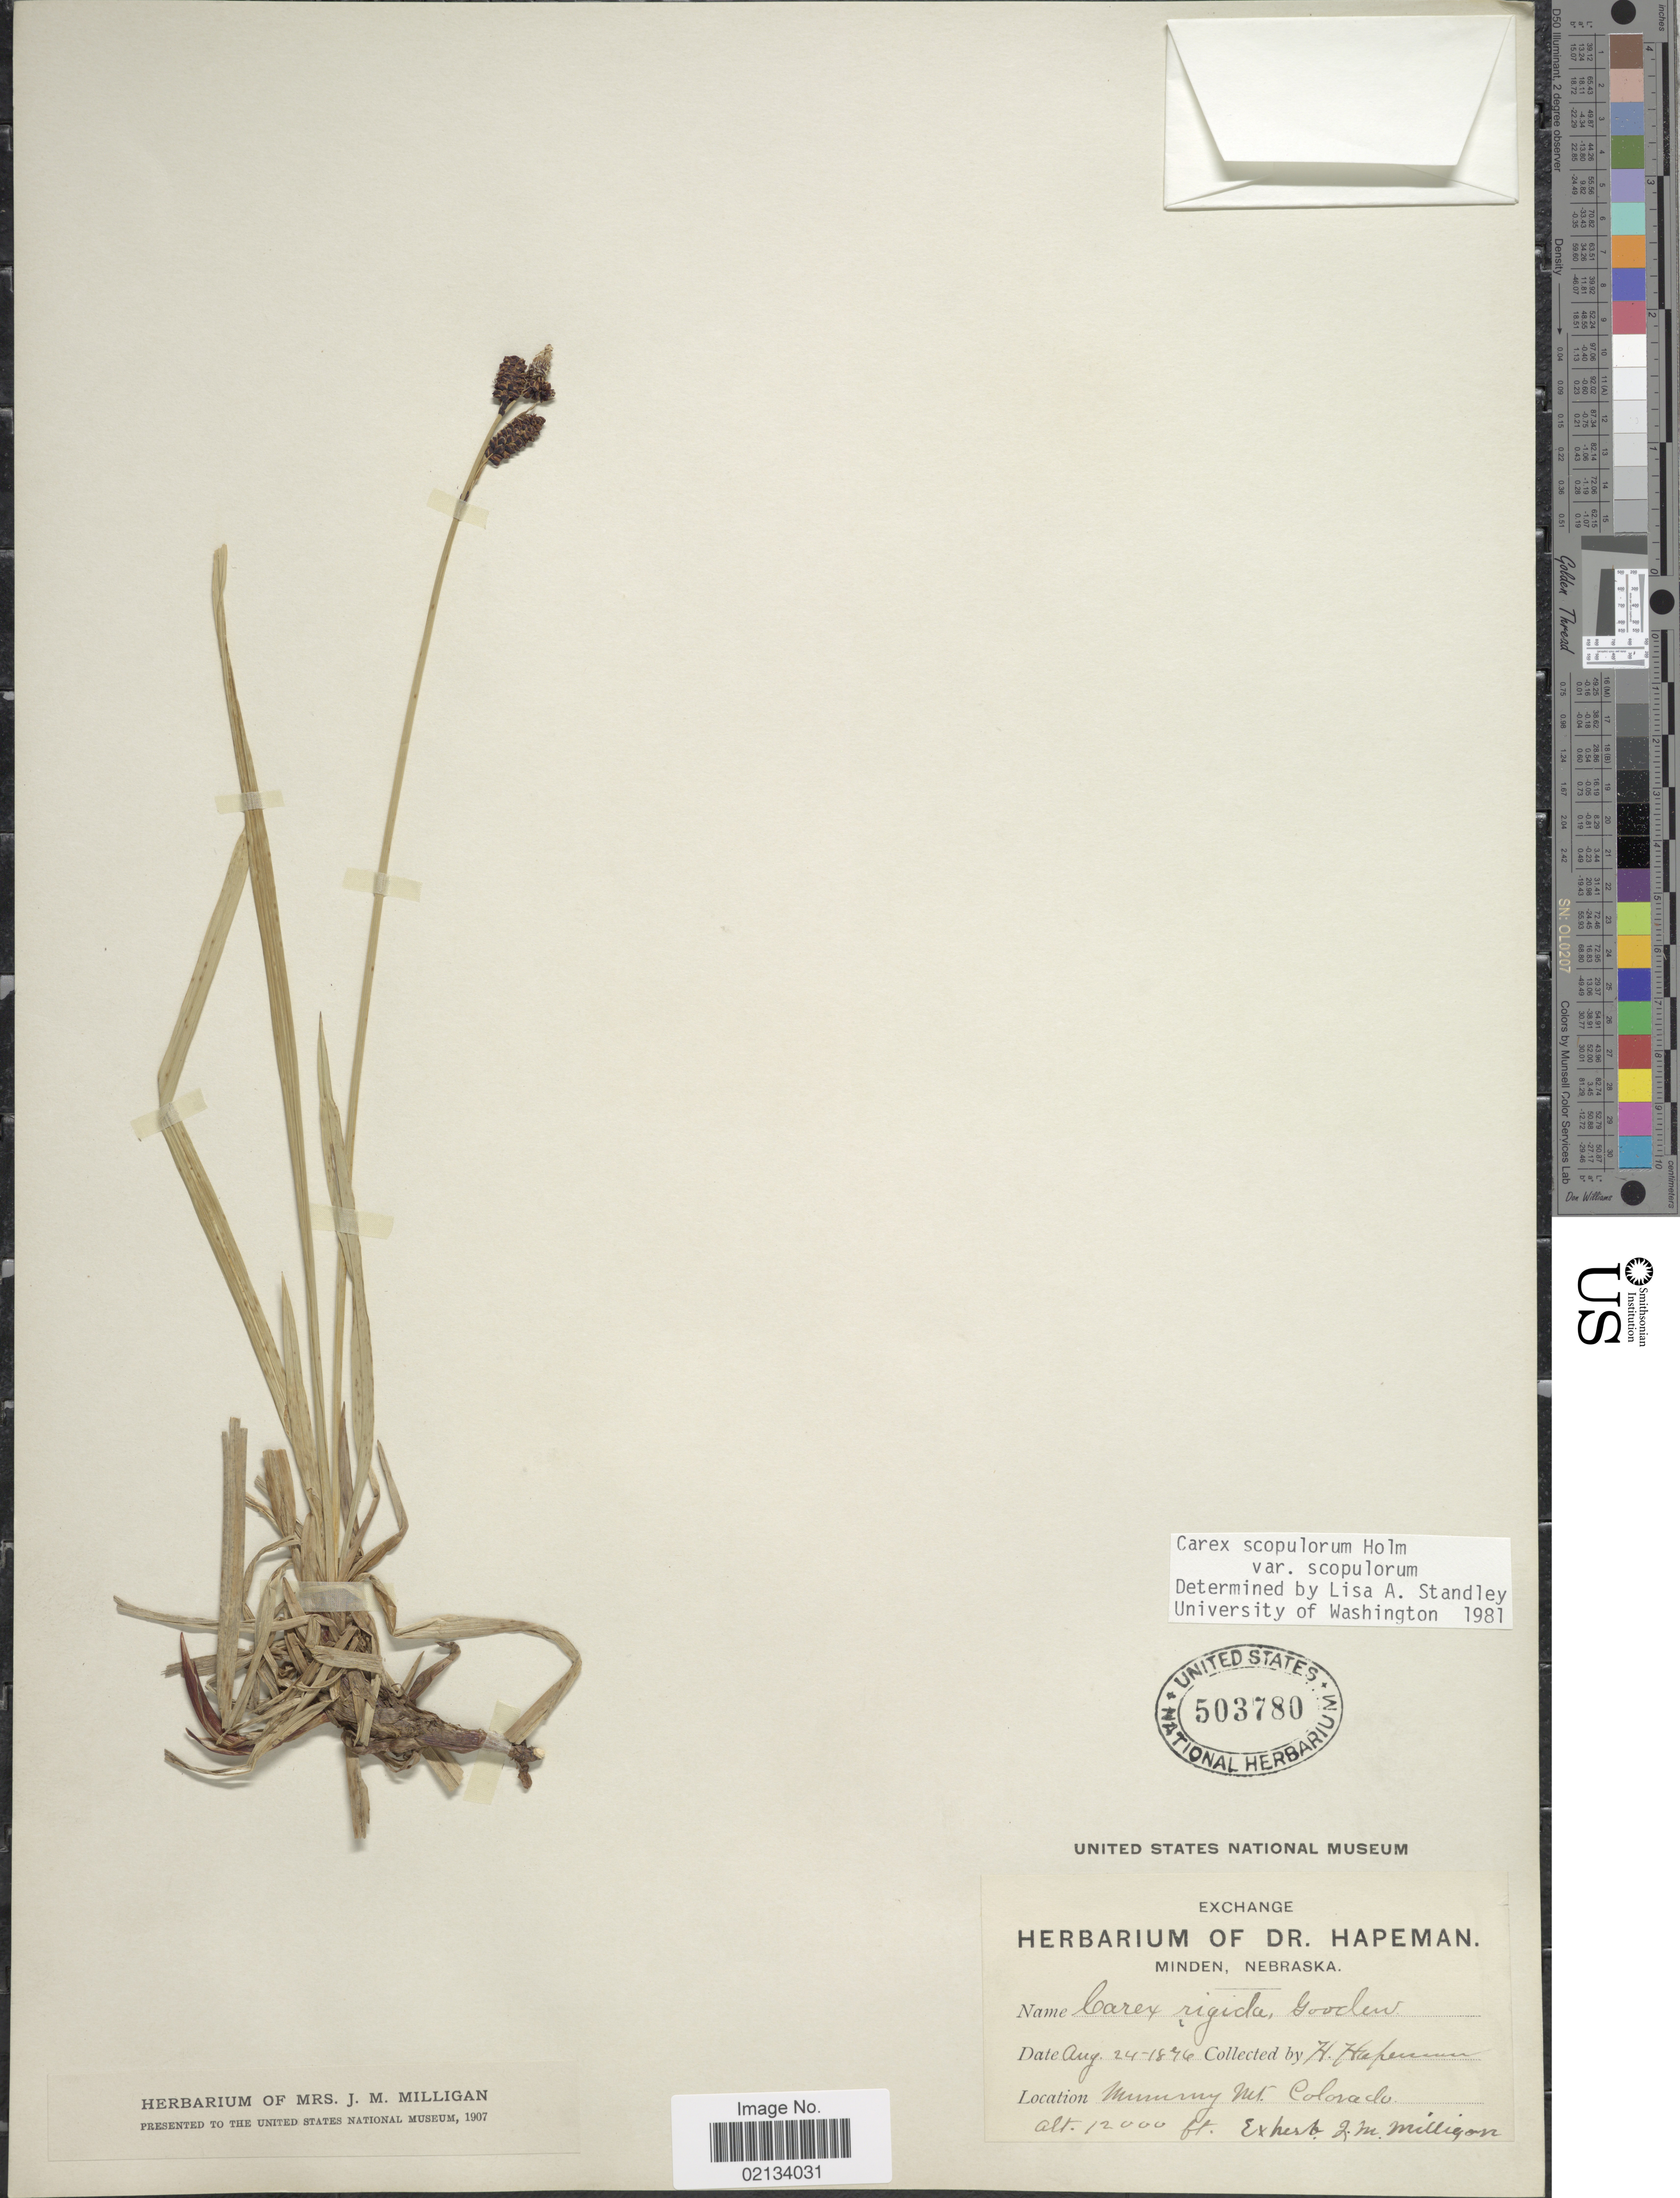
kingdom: Plantae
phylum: Tracheophyta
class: Liliopsida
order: Poales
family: Cyperaceae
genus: Carex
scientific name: Carex scopulorum var. scopulorum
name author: Holm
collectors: H. Hapeman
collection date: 1876-08-24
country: United States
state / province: Colorado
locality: Mummy Mt.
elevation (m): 3658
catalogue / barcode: US 503780